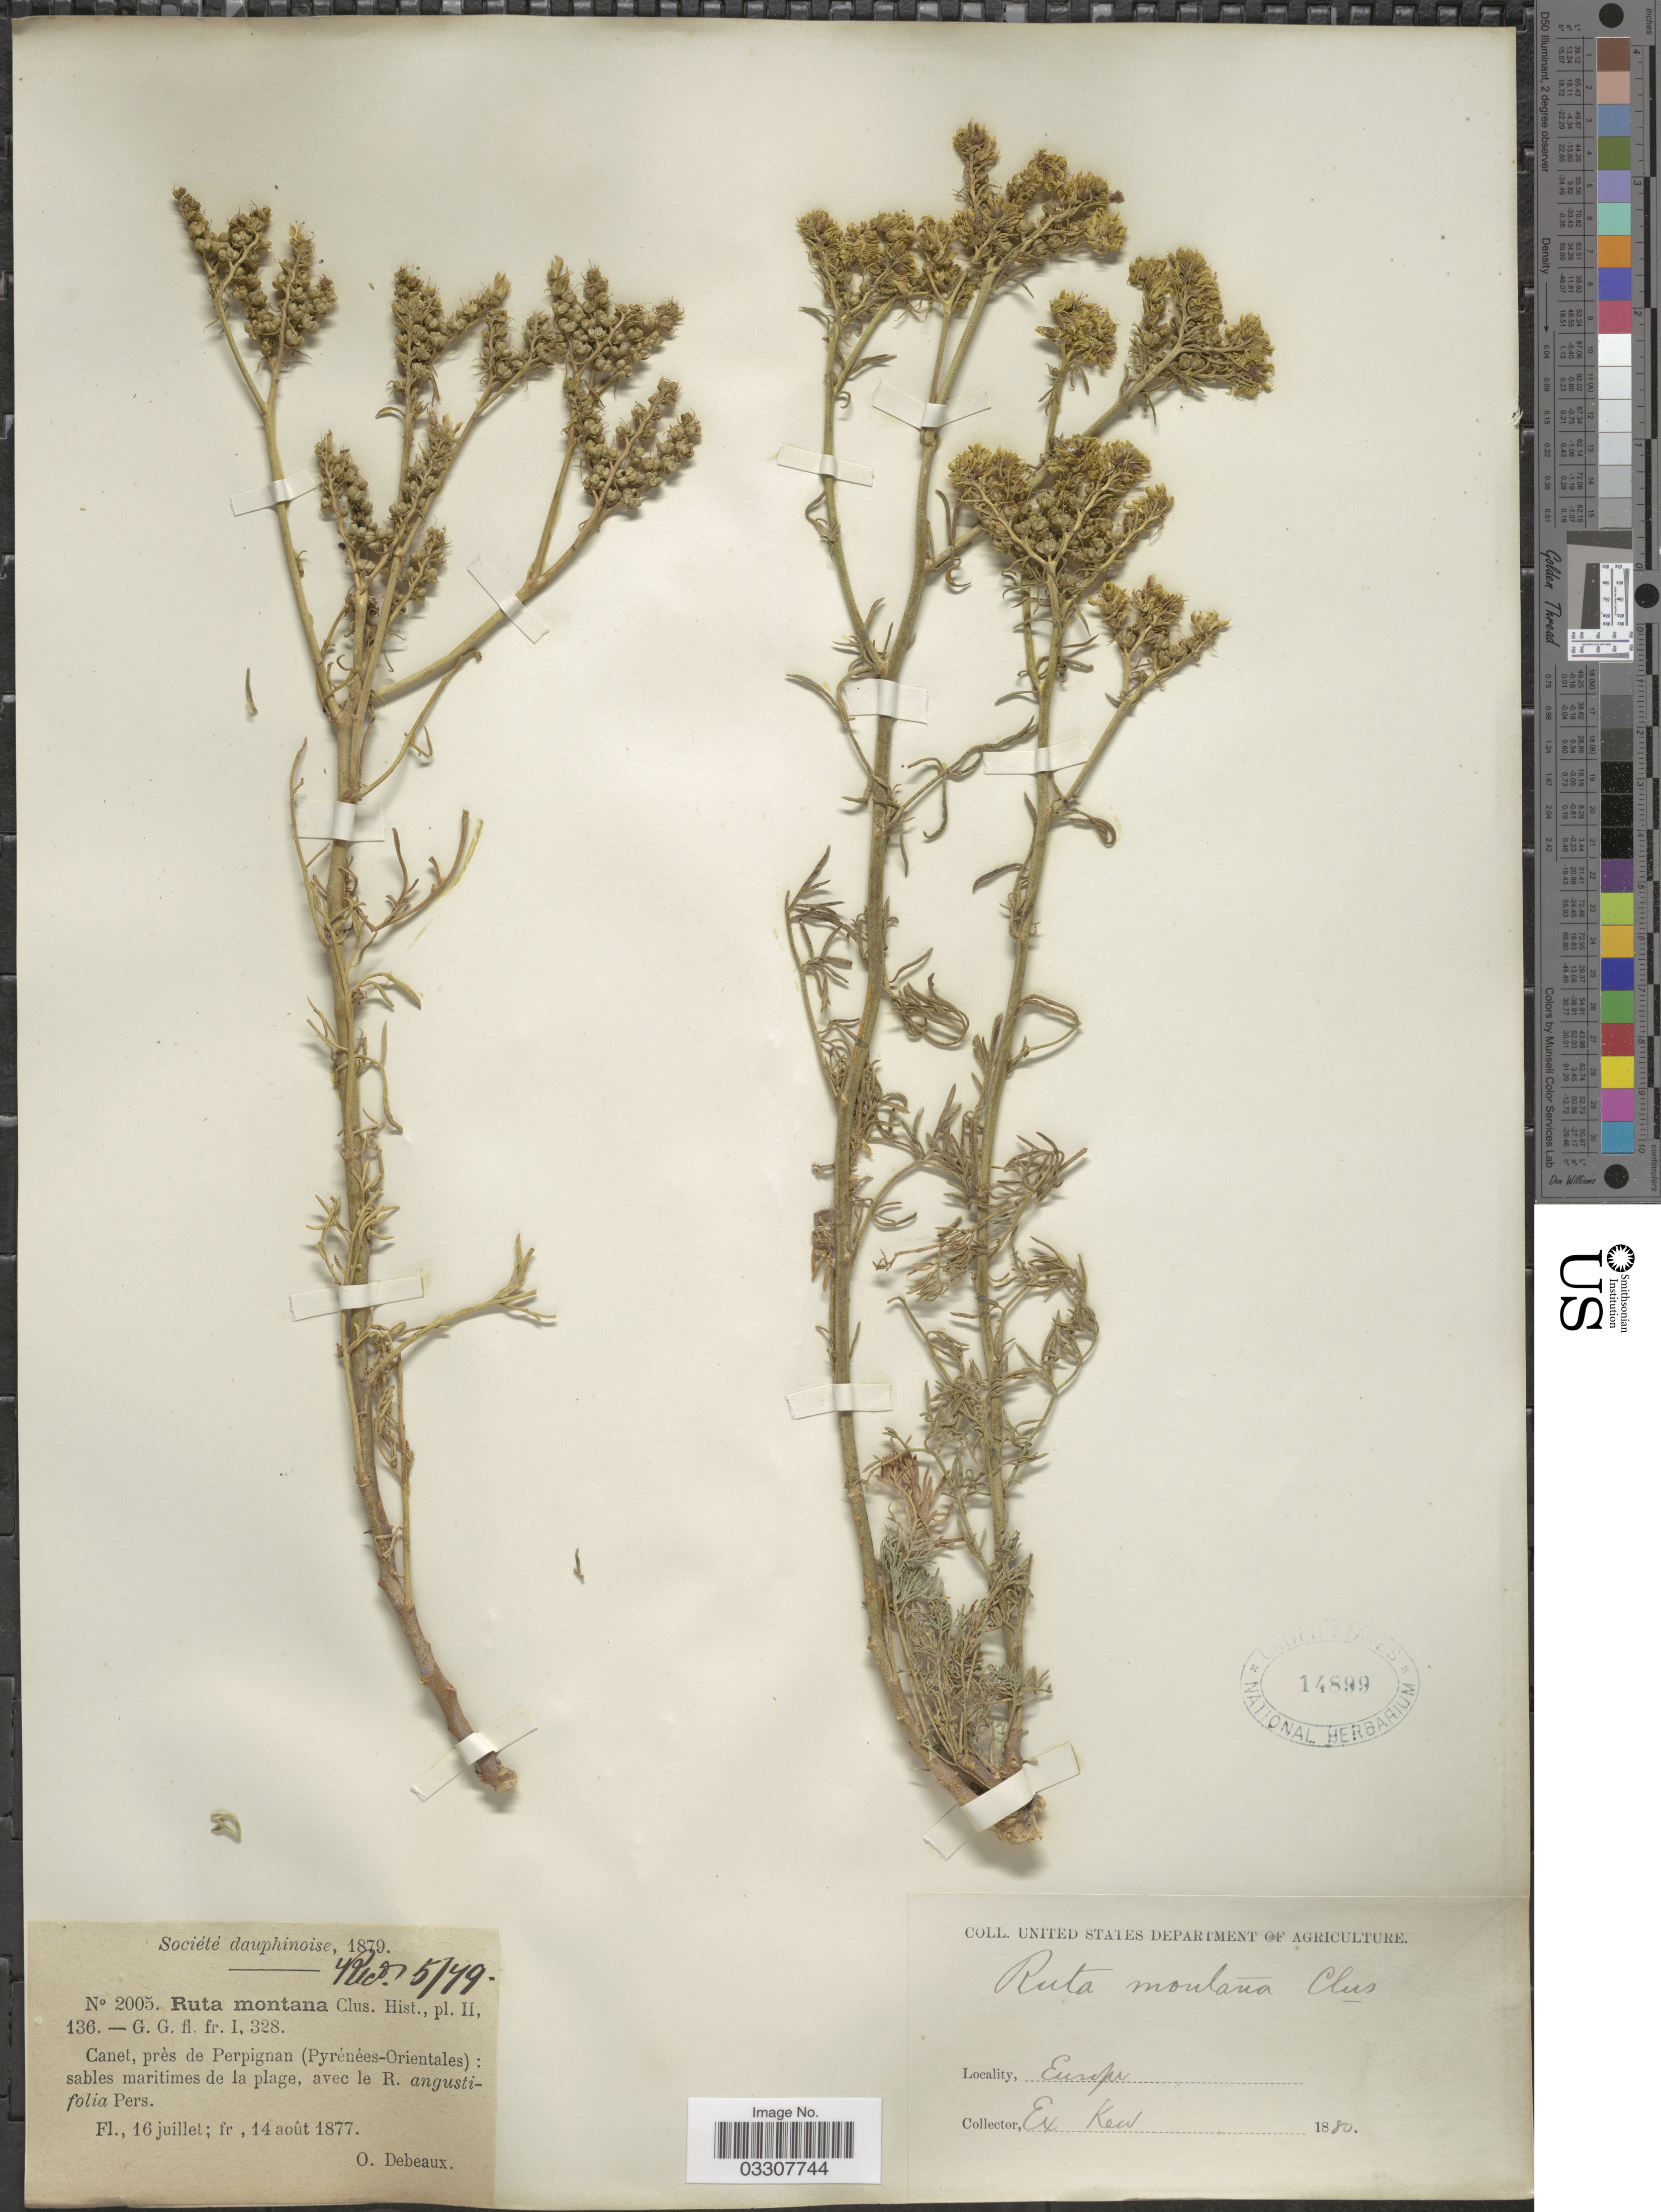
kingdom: Plantae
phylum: Tracheophyta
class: Magnoliopsida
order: Sapindales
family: Rutaceae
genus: Ruta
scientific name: Ruta montana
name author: (L.) L.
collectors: O. Debeaux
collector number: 2005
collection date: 1877-07-16/1877-08-14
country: France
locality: Europe. Canet, près de Perpignan (Pyrénées-Orientales): sables maritimes de la plage.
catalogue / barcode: US 14899